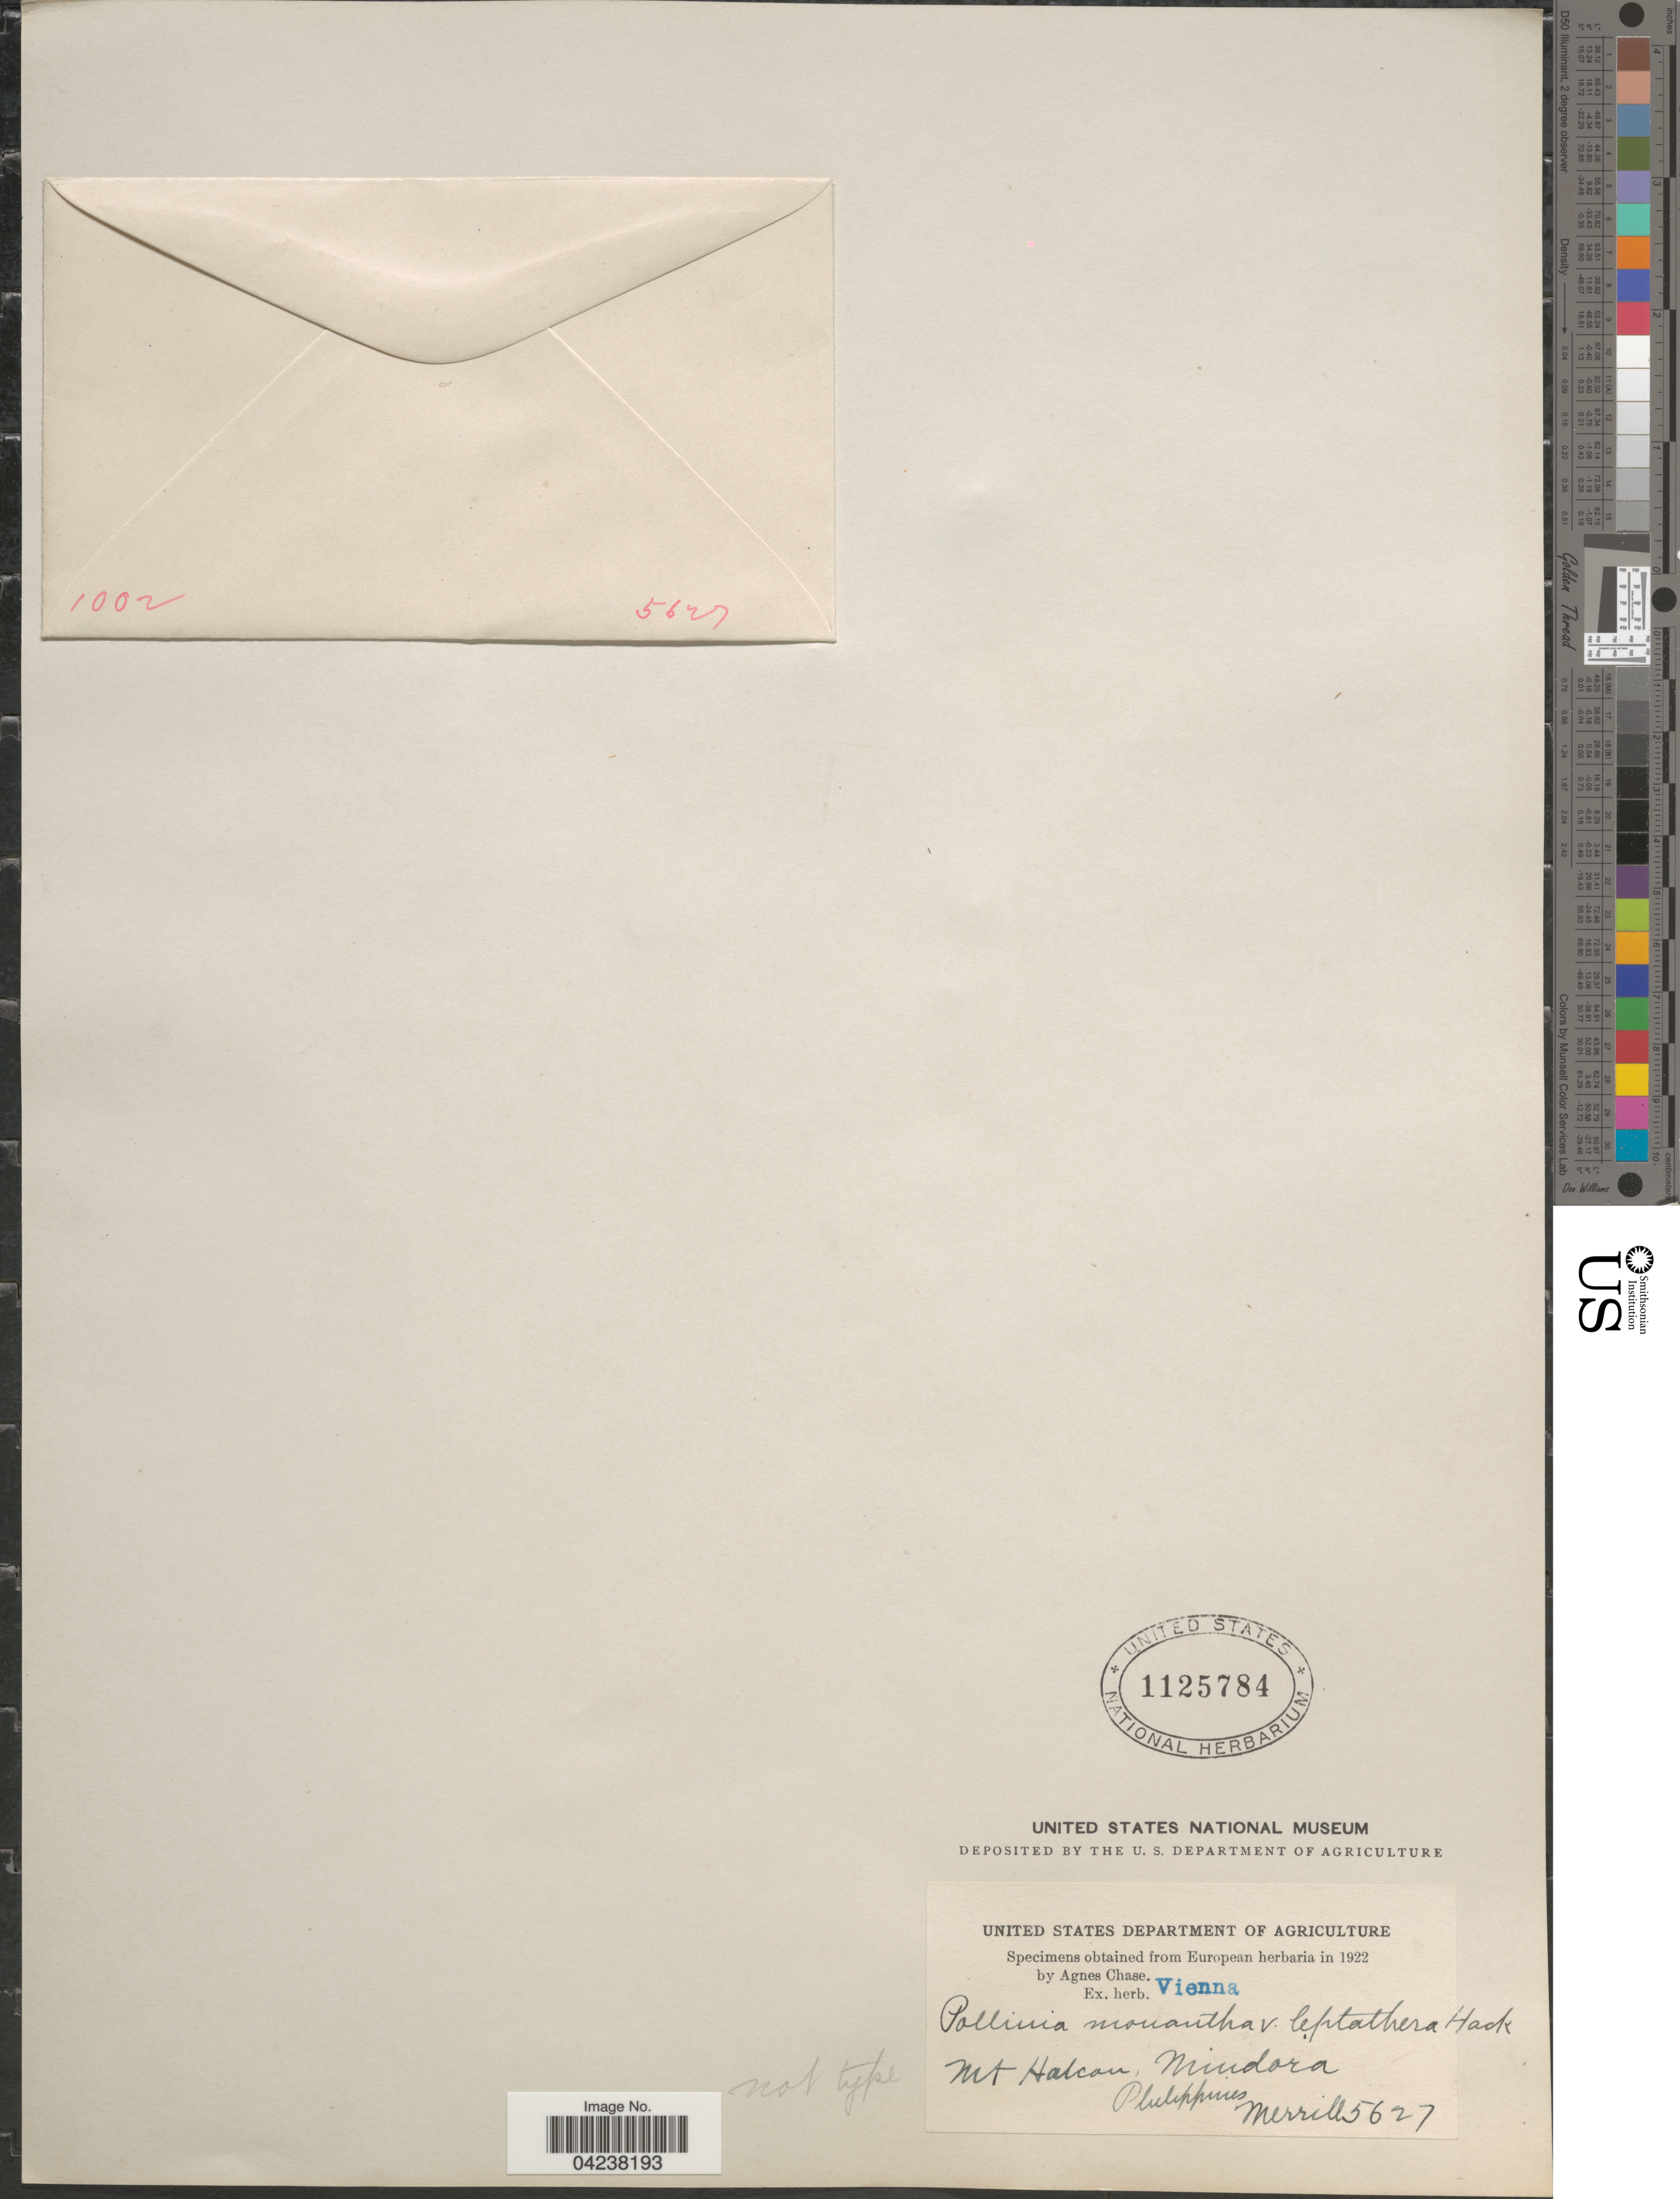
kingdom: Plantae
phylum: Tracheophyta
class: Liliopsida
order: Poales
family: Poaceae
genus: Microstegium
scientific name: Microstegium ciliatum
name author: (Trin.) A. Camus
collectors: Merrill, --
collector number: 5627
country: Philippines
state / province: Mimaropa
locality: Mt Halcon, Mindora.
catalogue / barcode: US 1125784